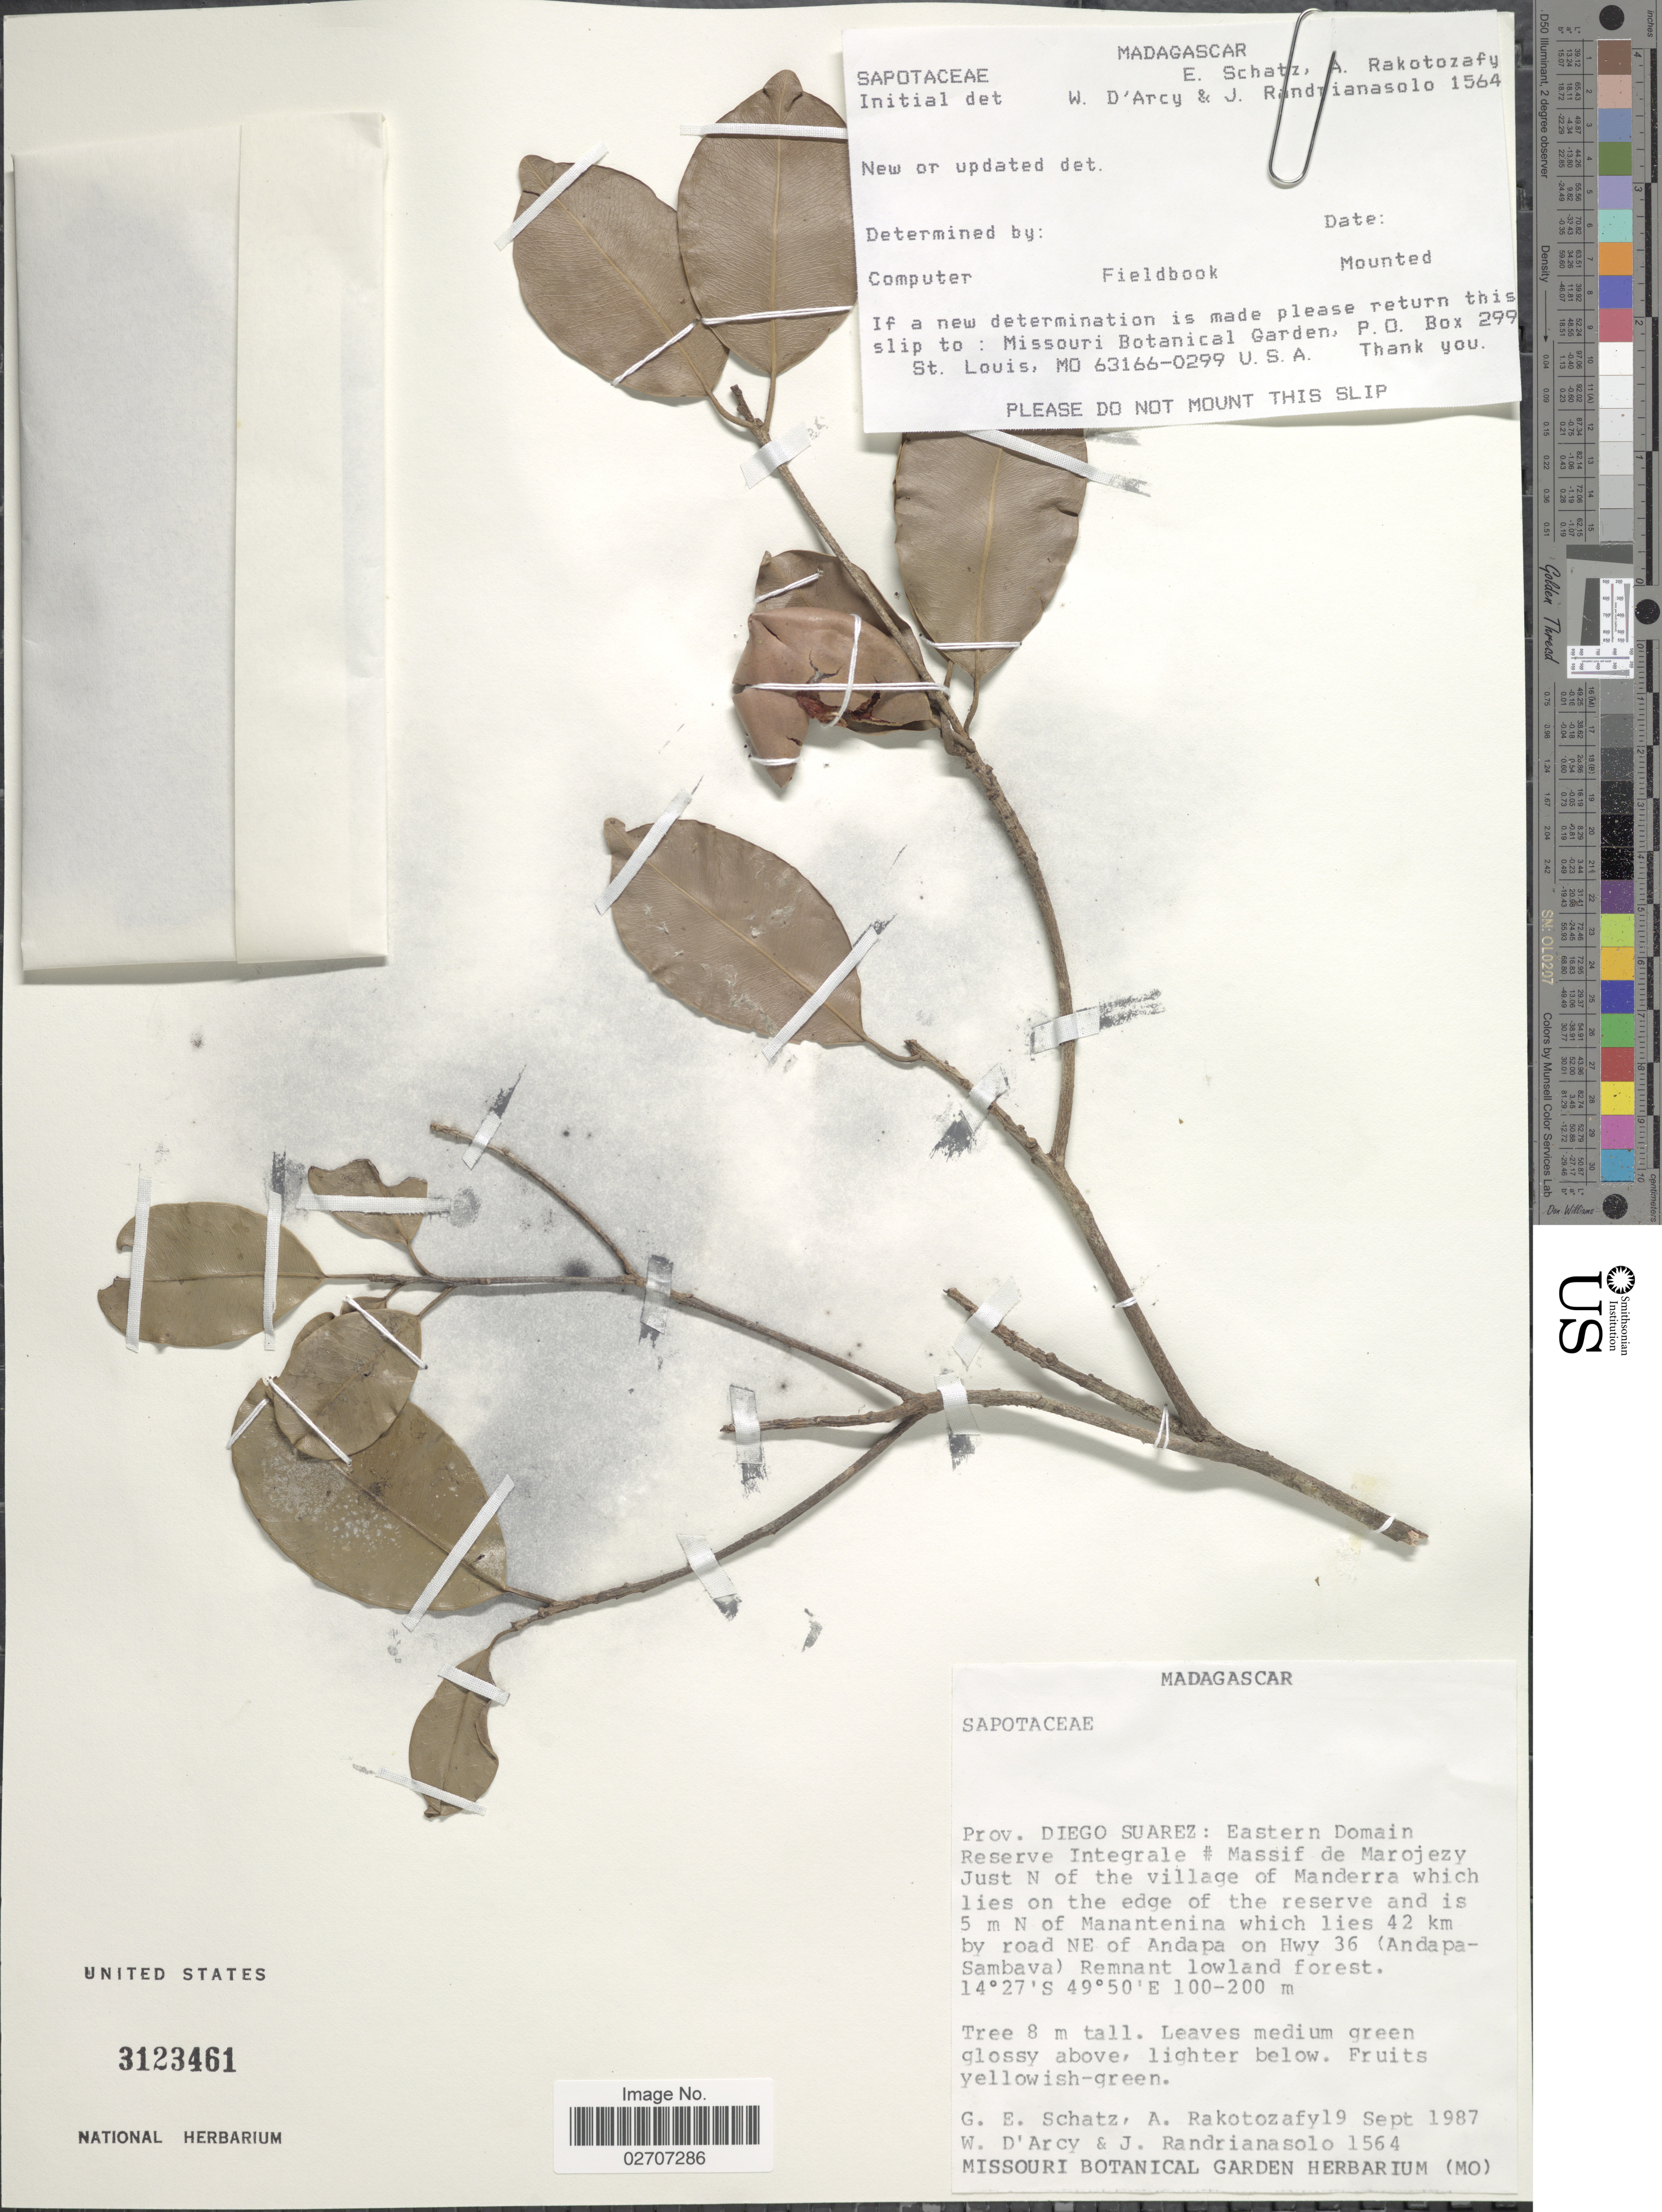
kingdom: Plantae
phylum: Tracheophyta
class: Magnoliopsida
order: Ericales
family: Sapotaceae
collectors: G. Schatz, A. Rakotozafy, W. G. D'Arcy & J. Randrianasolo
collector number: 1564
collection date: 1987-09-19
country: Madagascar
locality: Prov. Diego Suarez: Eastern Domain Reserve Integrale # Massif de Marojezy Just N of the village of Manderra which lies on the edge of the reserve and is 5 m N of the Manatenina which lies 42 km by road NE of Andapa on Hwy 36 (Andapasambava).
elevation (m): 100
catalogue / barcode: US 3123461